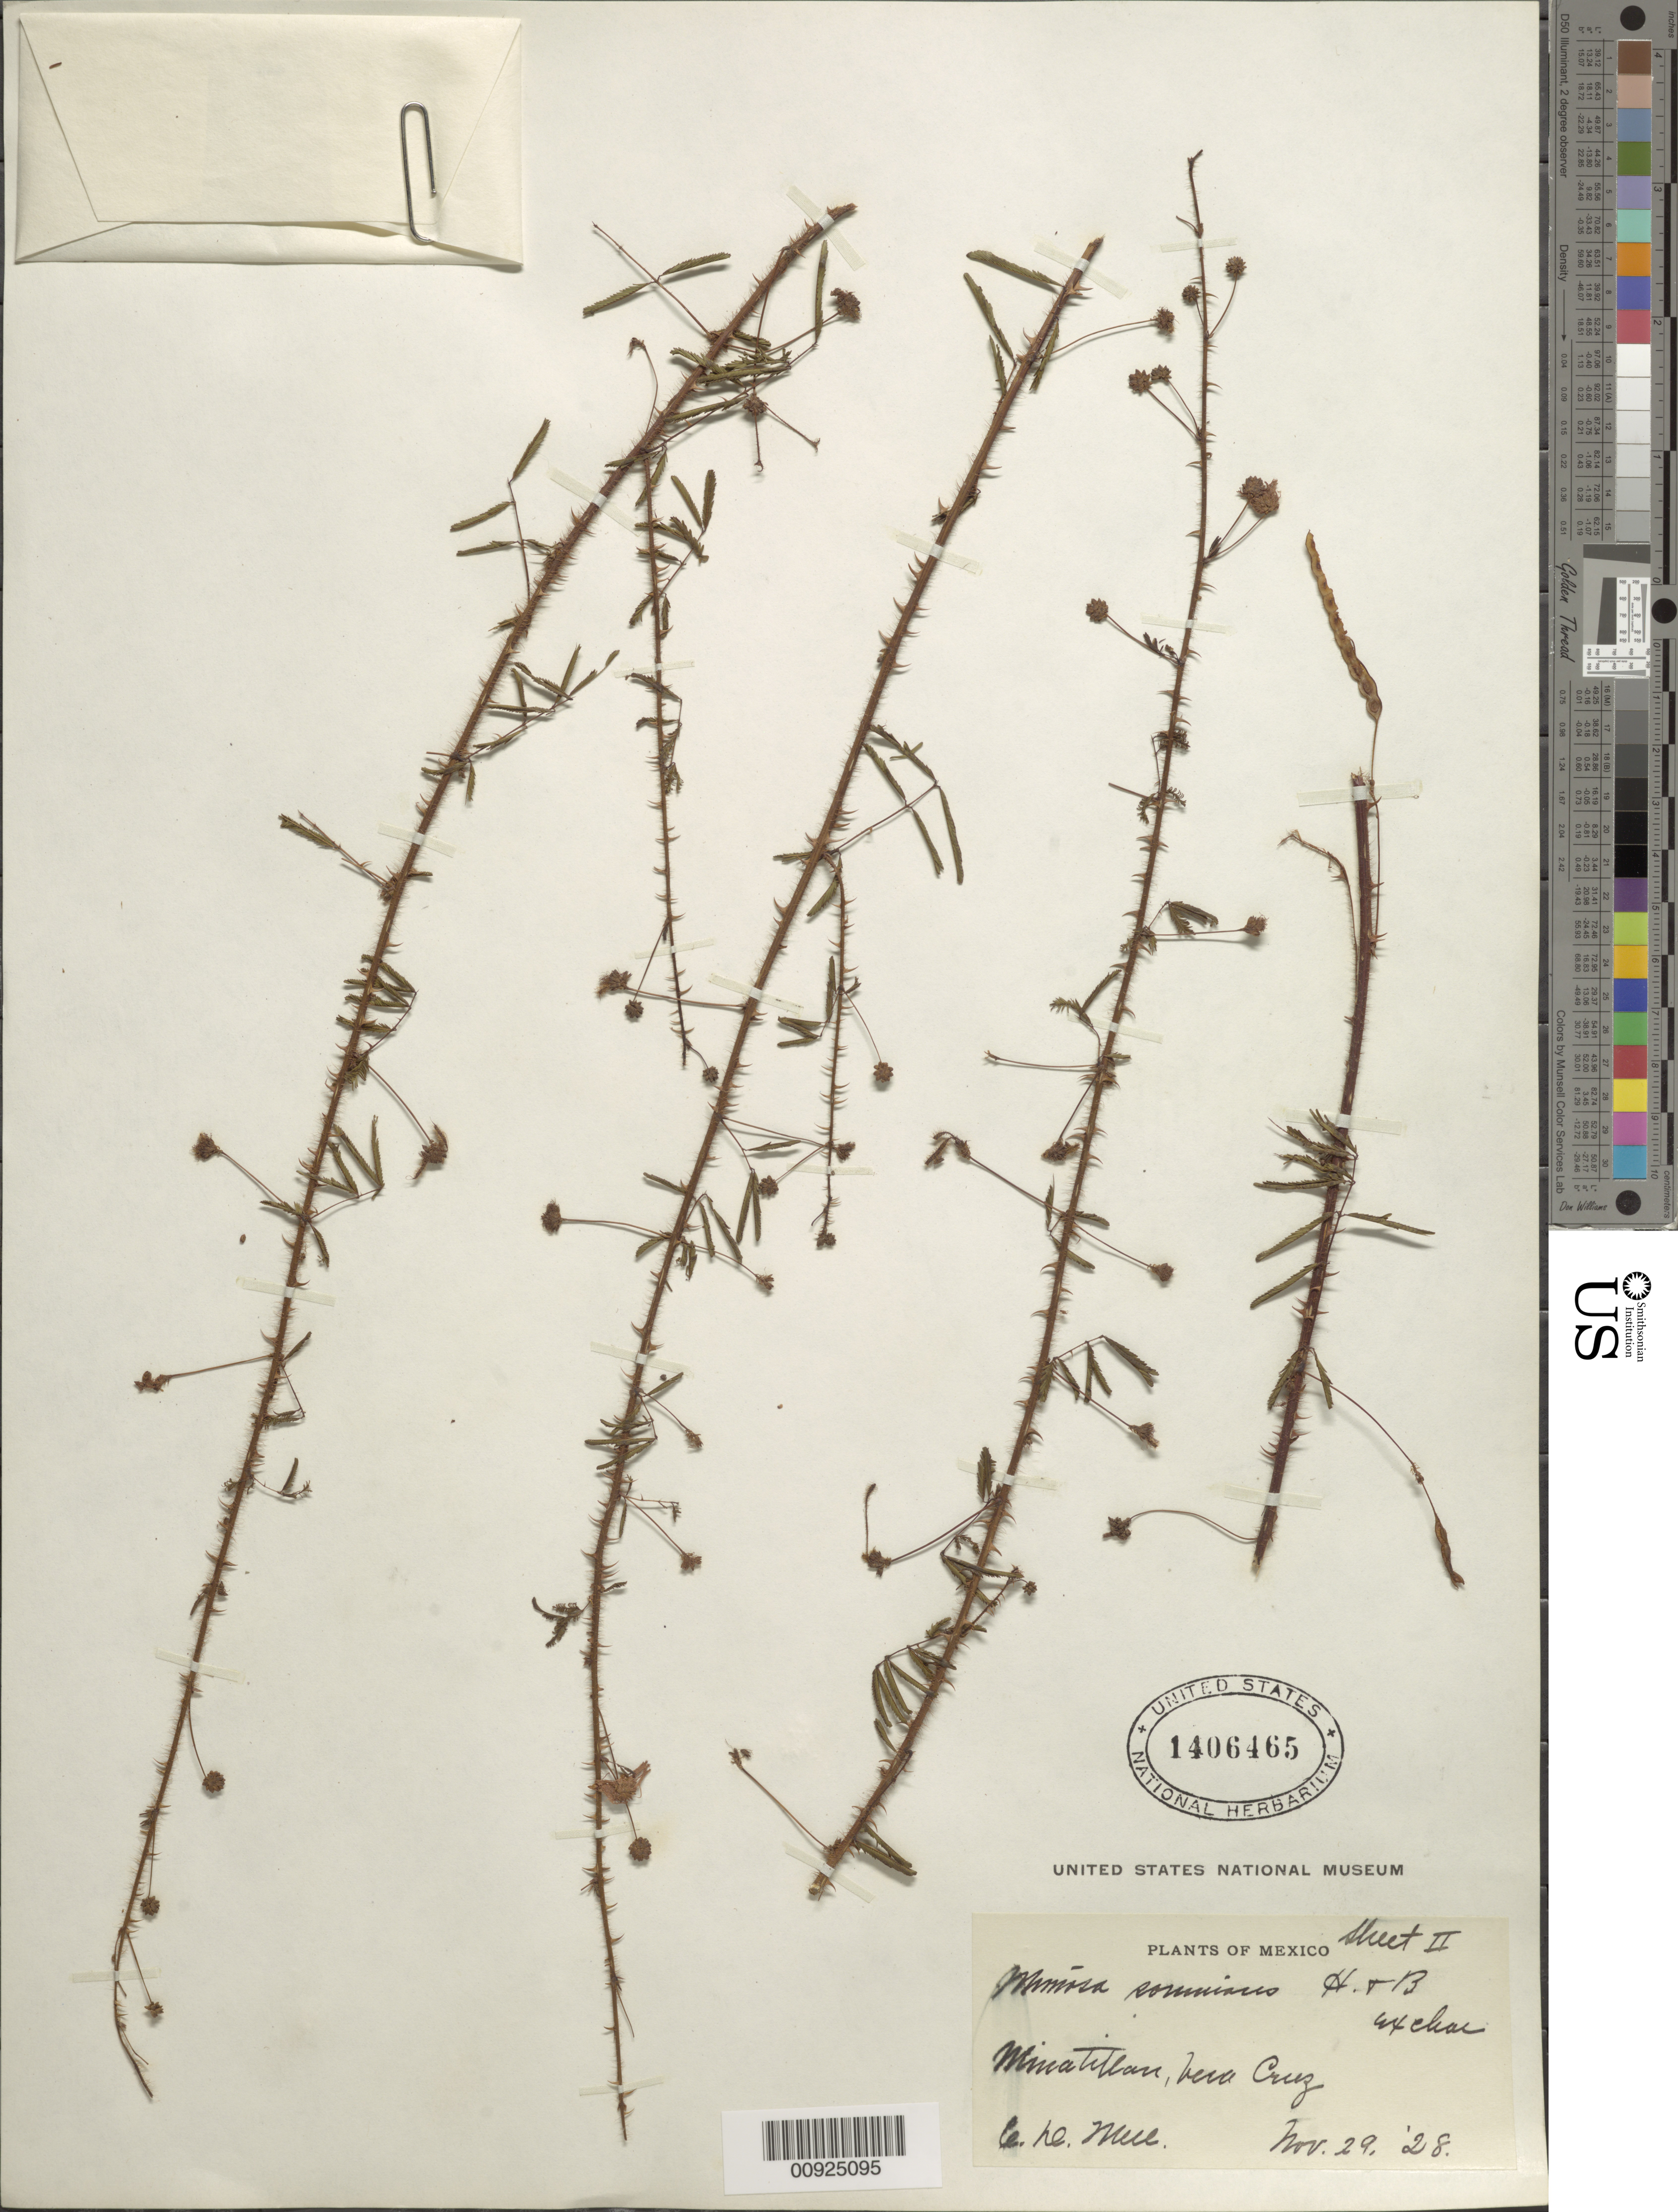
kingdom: Plantae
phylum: Tracheophyta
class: Magnoliopsida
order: Fabales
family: Fabaceae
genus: Mimosa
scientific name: Mimosa somnians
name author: Humb. & Bonpl. ex Willd.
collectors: C. D. Mell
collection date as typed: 29 Nov 1928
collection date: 1928-11-29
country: Mexico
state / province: Veracruz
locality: Minatitlán, Veracruz.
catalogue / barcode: US 1406465